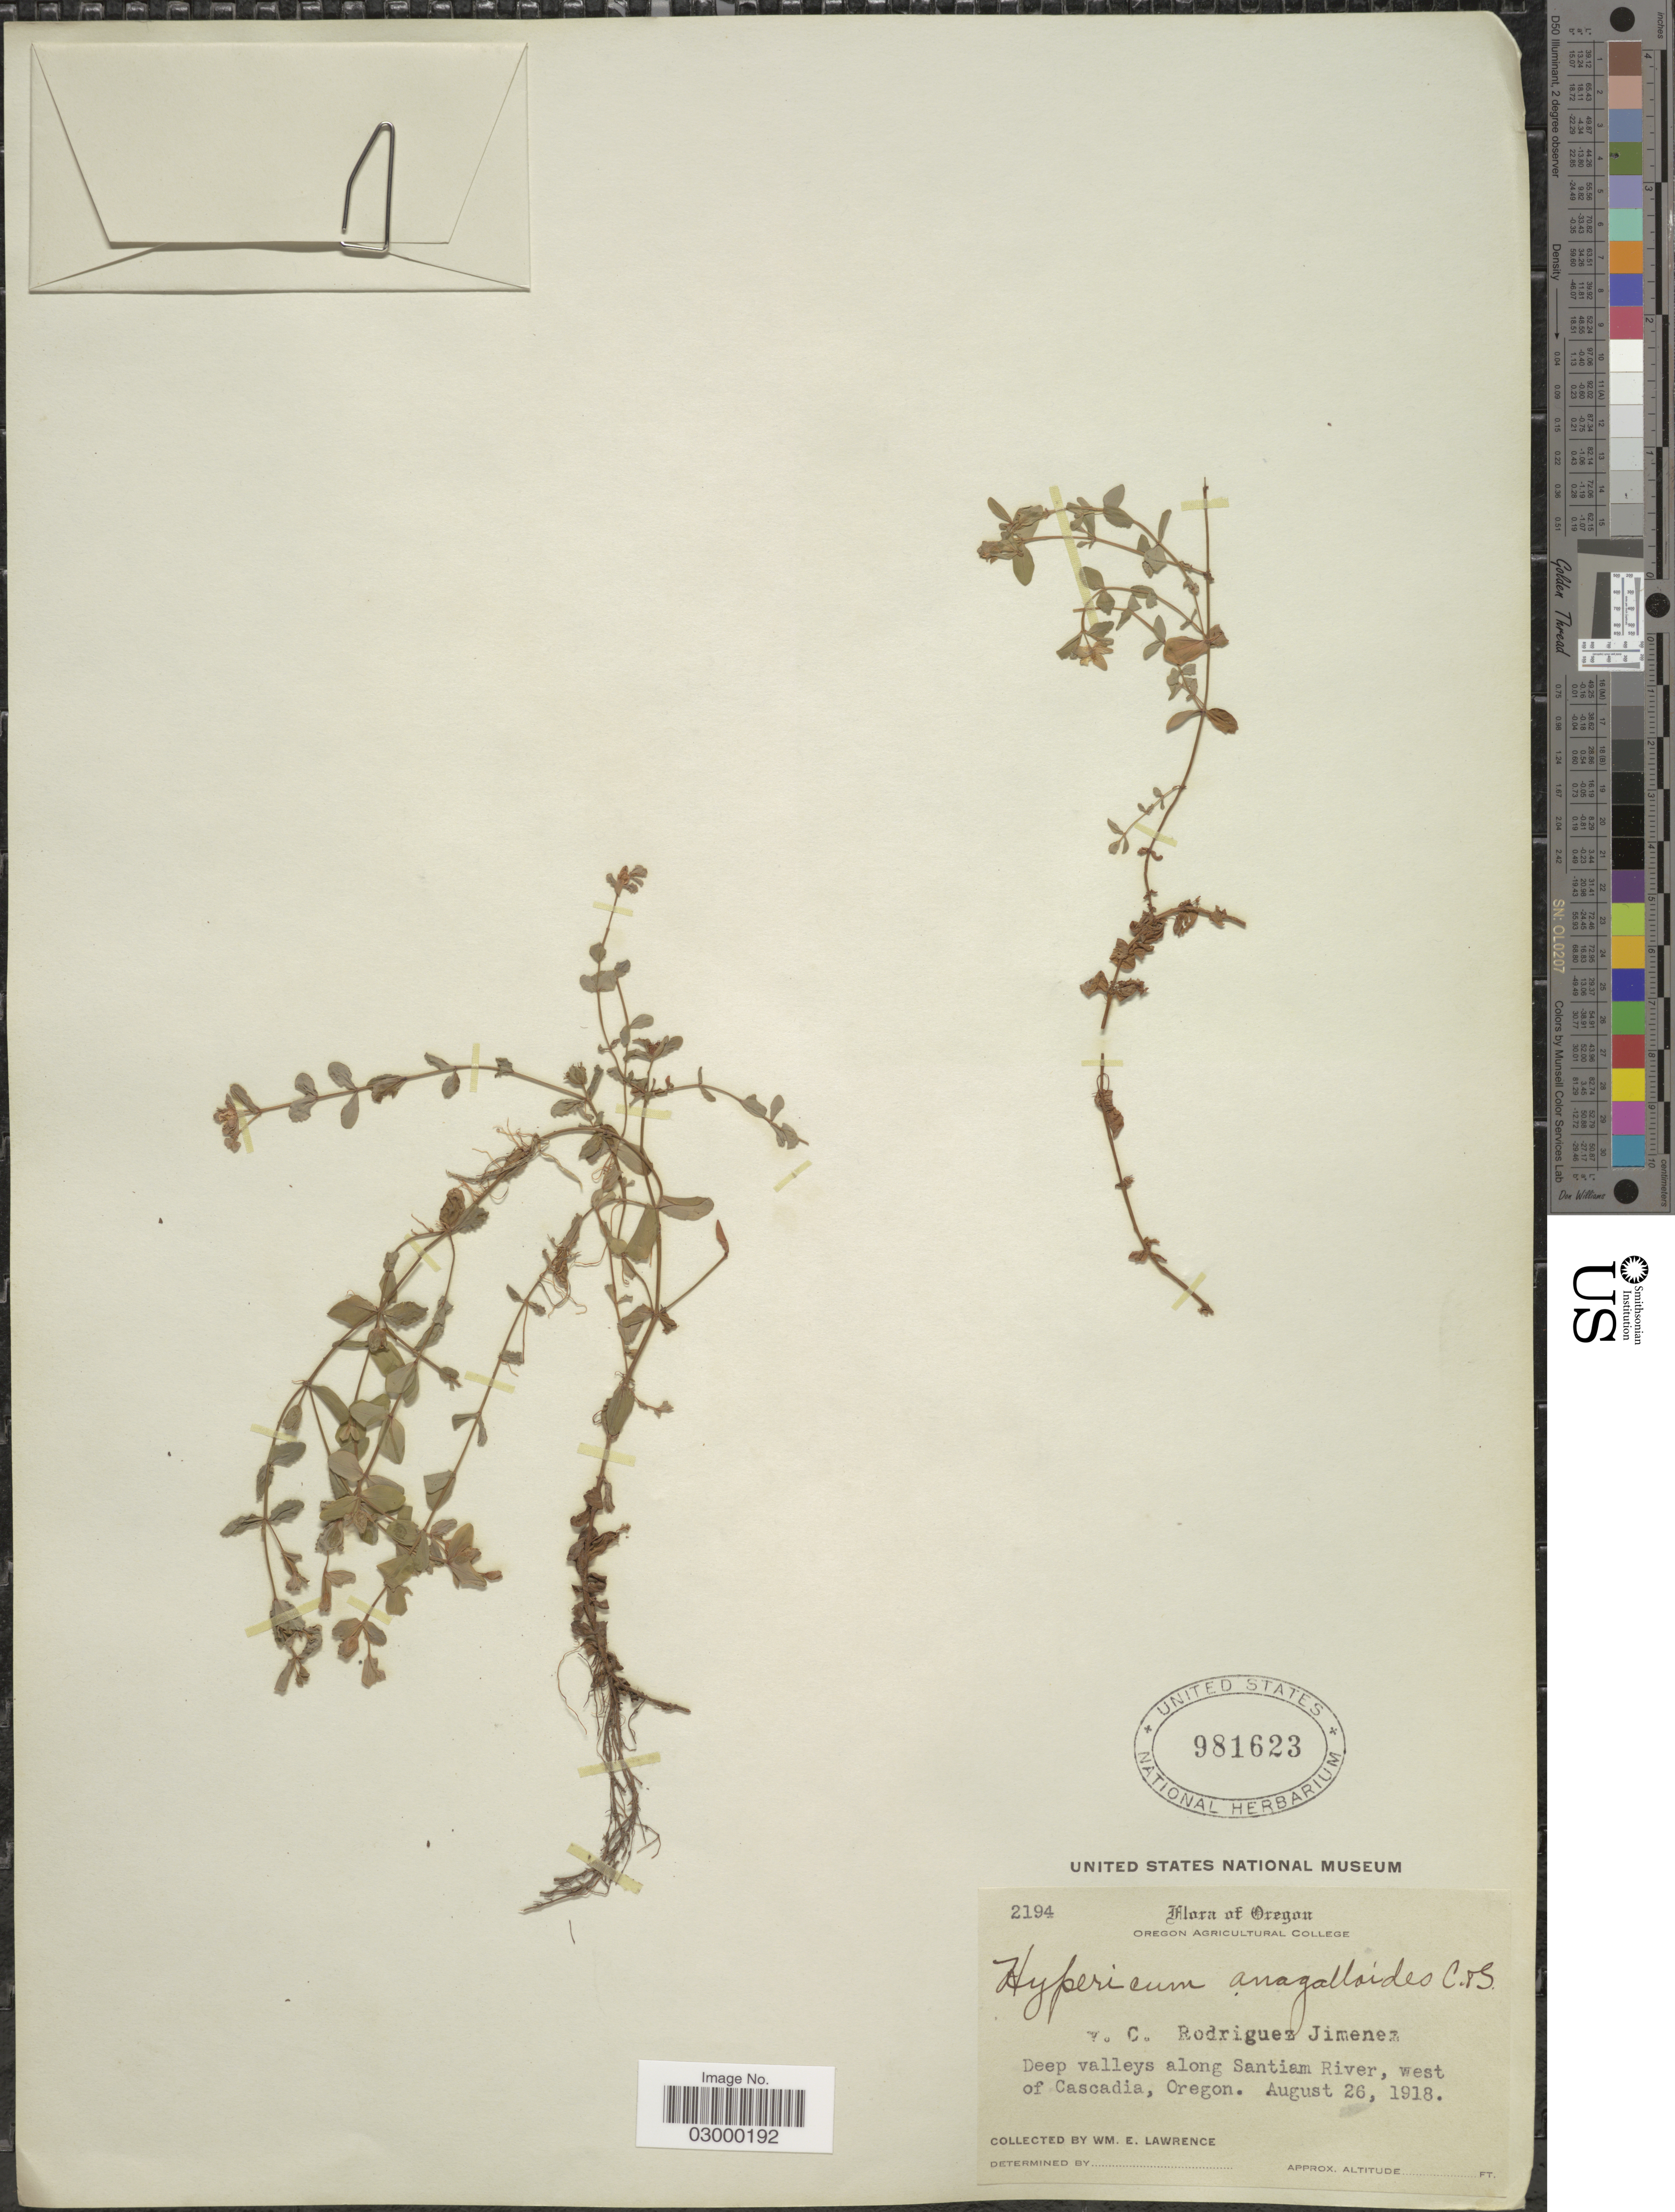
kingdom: Plantae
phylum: Tracheophyta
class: Magnoliopsida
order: Malpighiales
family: Hypericaceae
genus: Hypericum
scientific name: Hypericum anagalloides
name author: Cham. & Schltdl.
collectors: W. Lawrence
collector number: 2194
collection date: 1918-08-26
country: United States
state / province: Oregon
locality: Deep valleys along Santiam River, west of Cascadia.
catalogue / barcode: US 981623